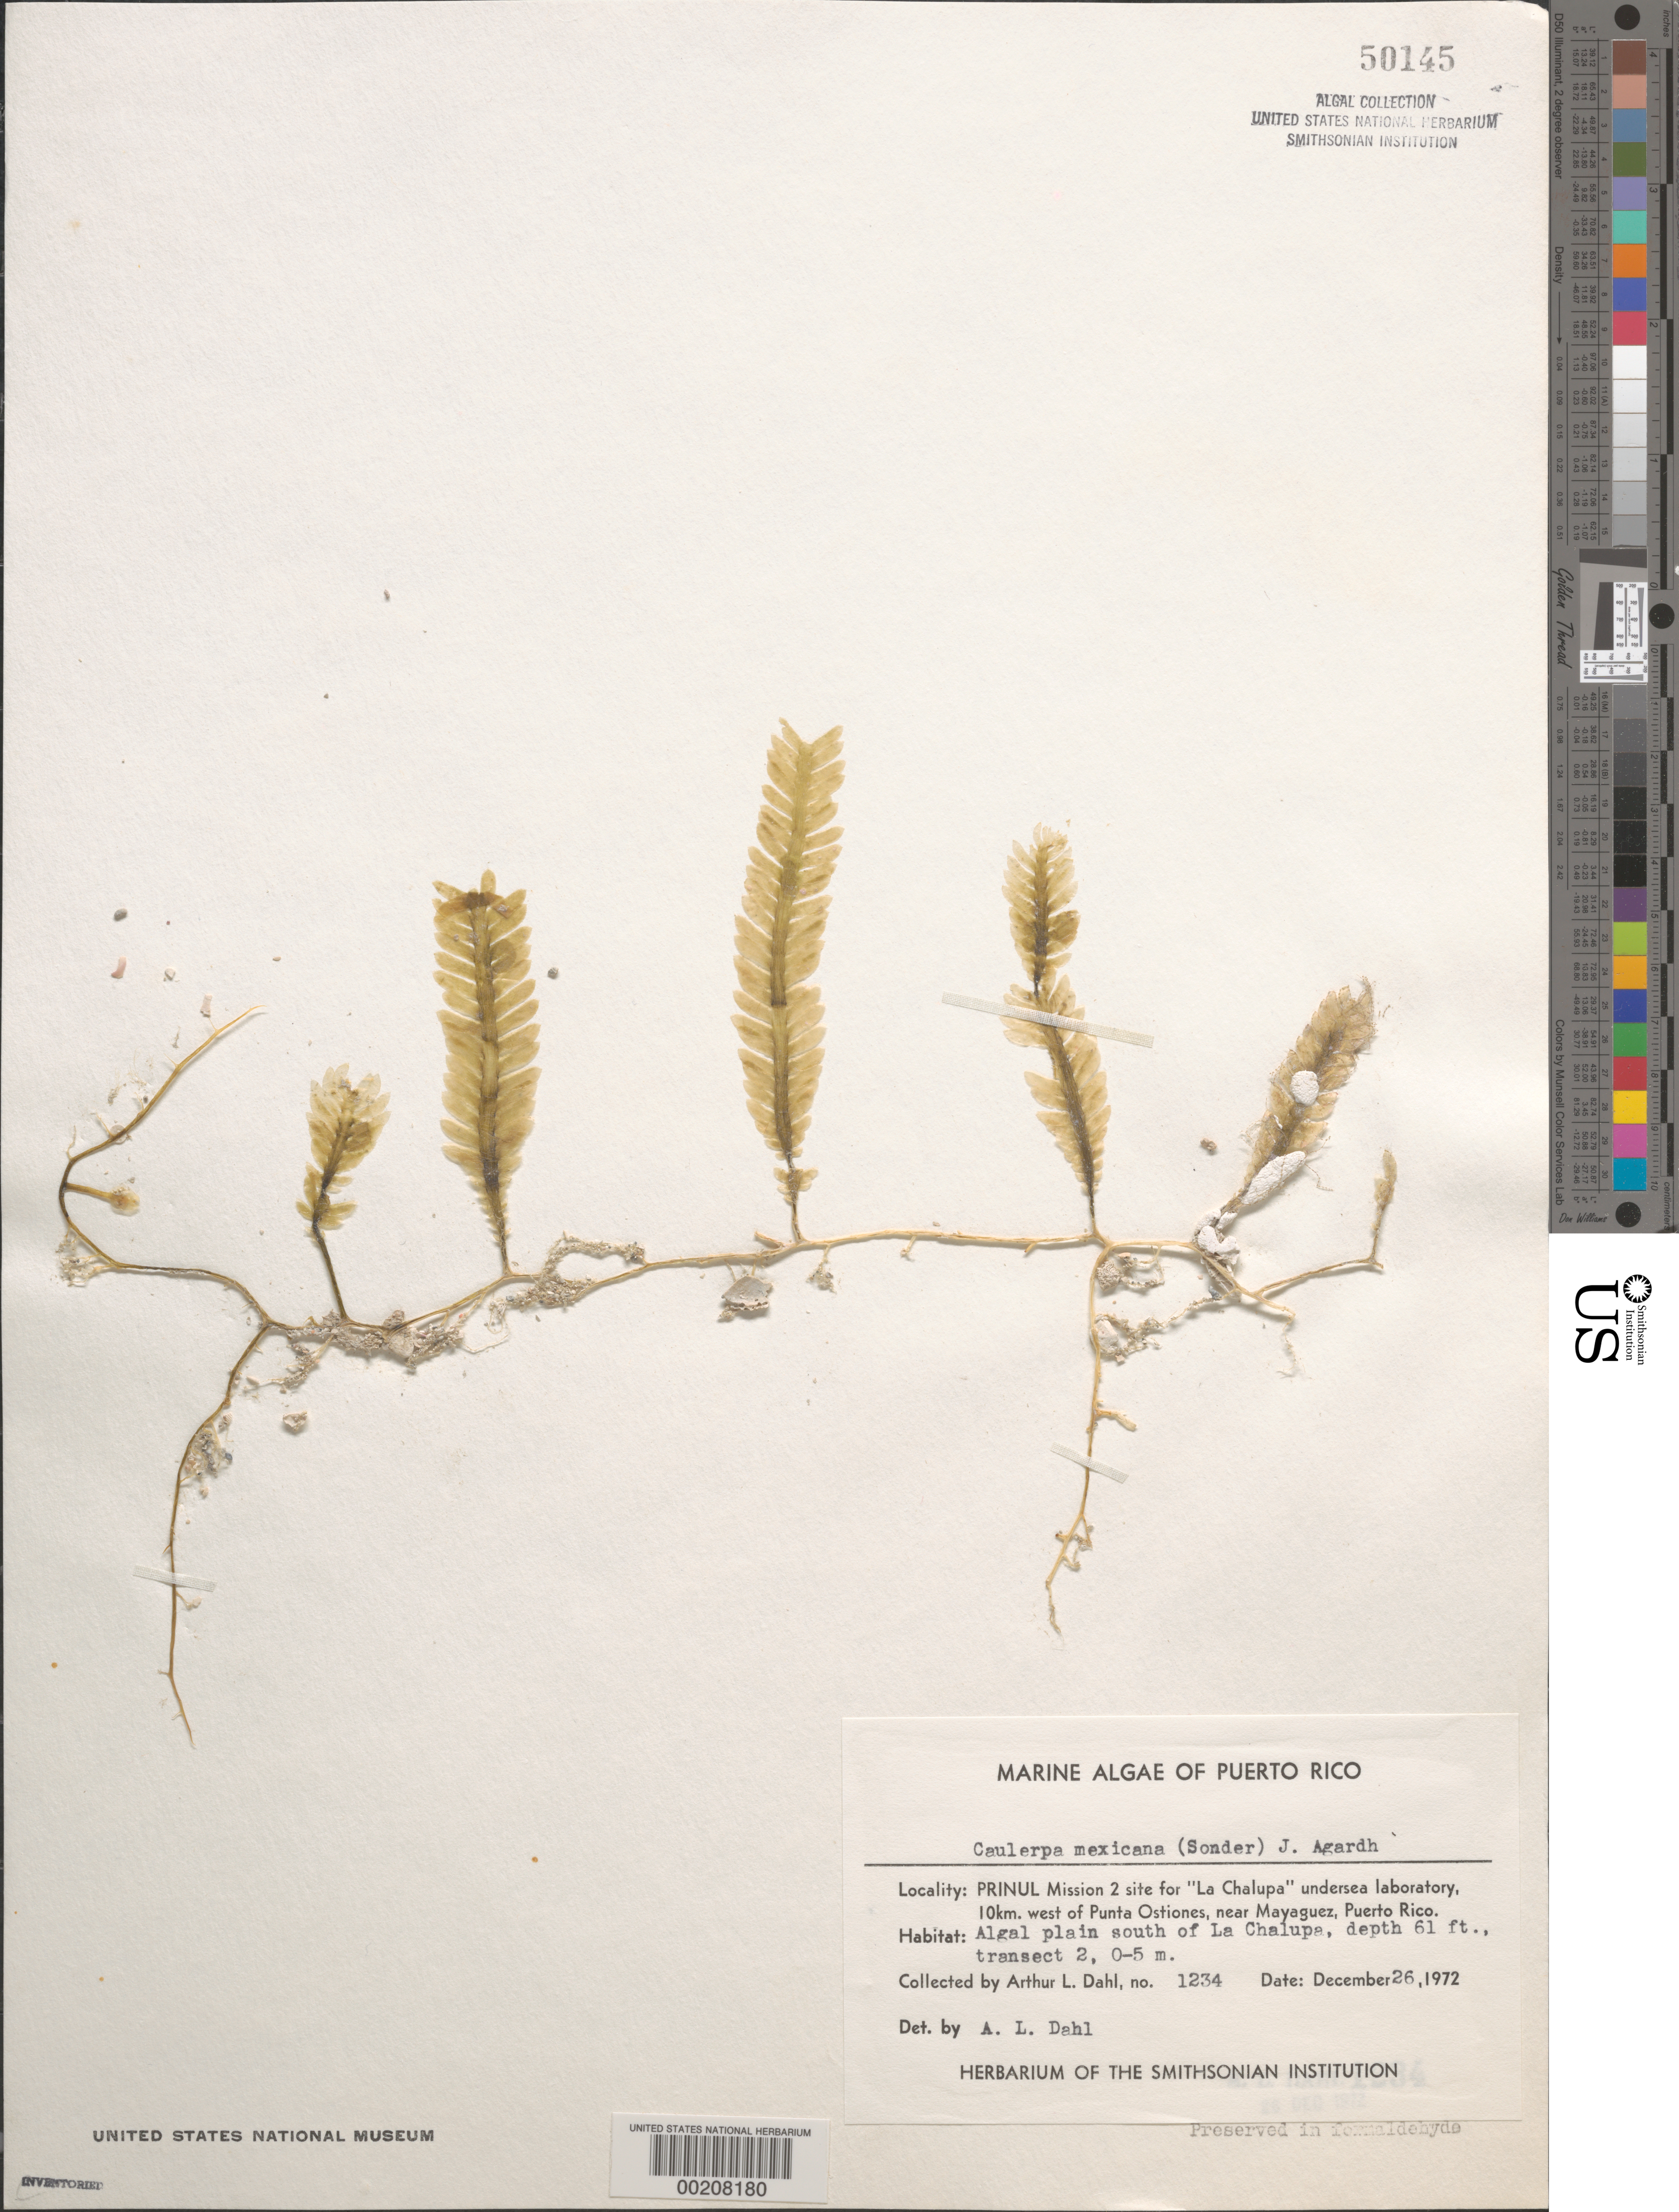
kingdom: Plantae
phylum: Chlorophyta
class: Ulvophyceae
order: Bryopsidales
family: Caulerpaceae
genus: Caulerpa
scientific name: Caulerpa mexicana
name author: Sond. ex Kütz.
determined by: Dahl, A. E.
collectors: A. Dahl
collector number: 1234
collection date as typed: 26 Dec 1972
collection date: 1972-12-26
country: Puerto Rico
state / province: Mayaguez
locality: La chalupa undersea laboratory, 10 km west of punta ostiones, near mayaguez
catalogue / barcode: US 50145